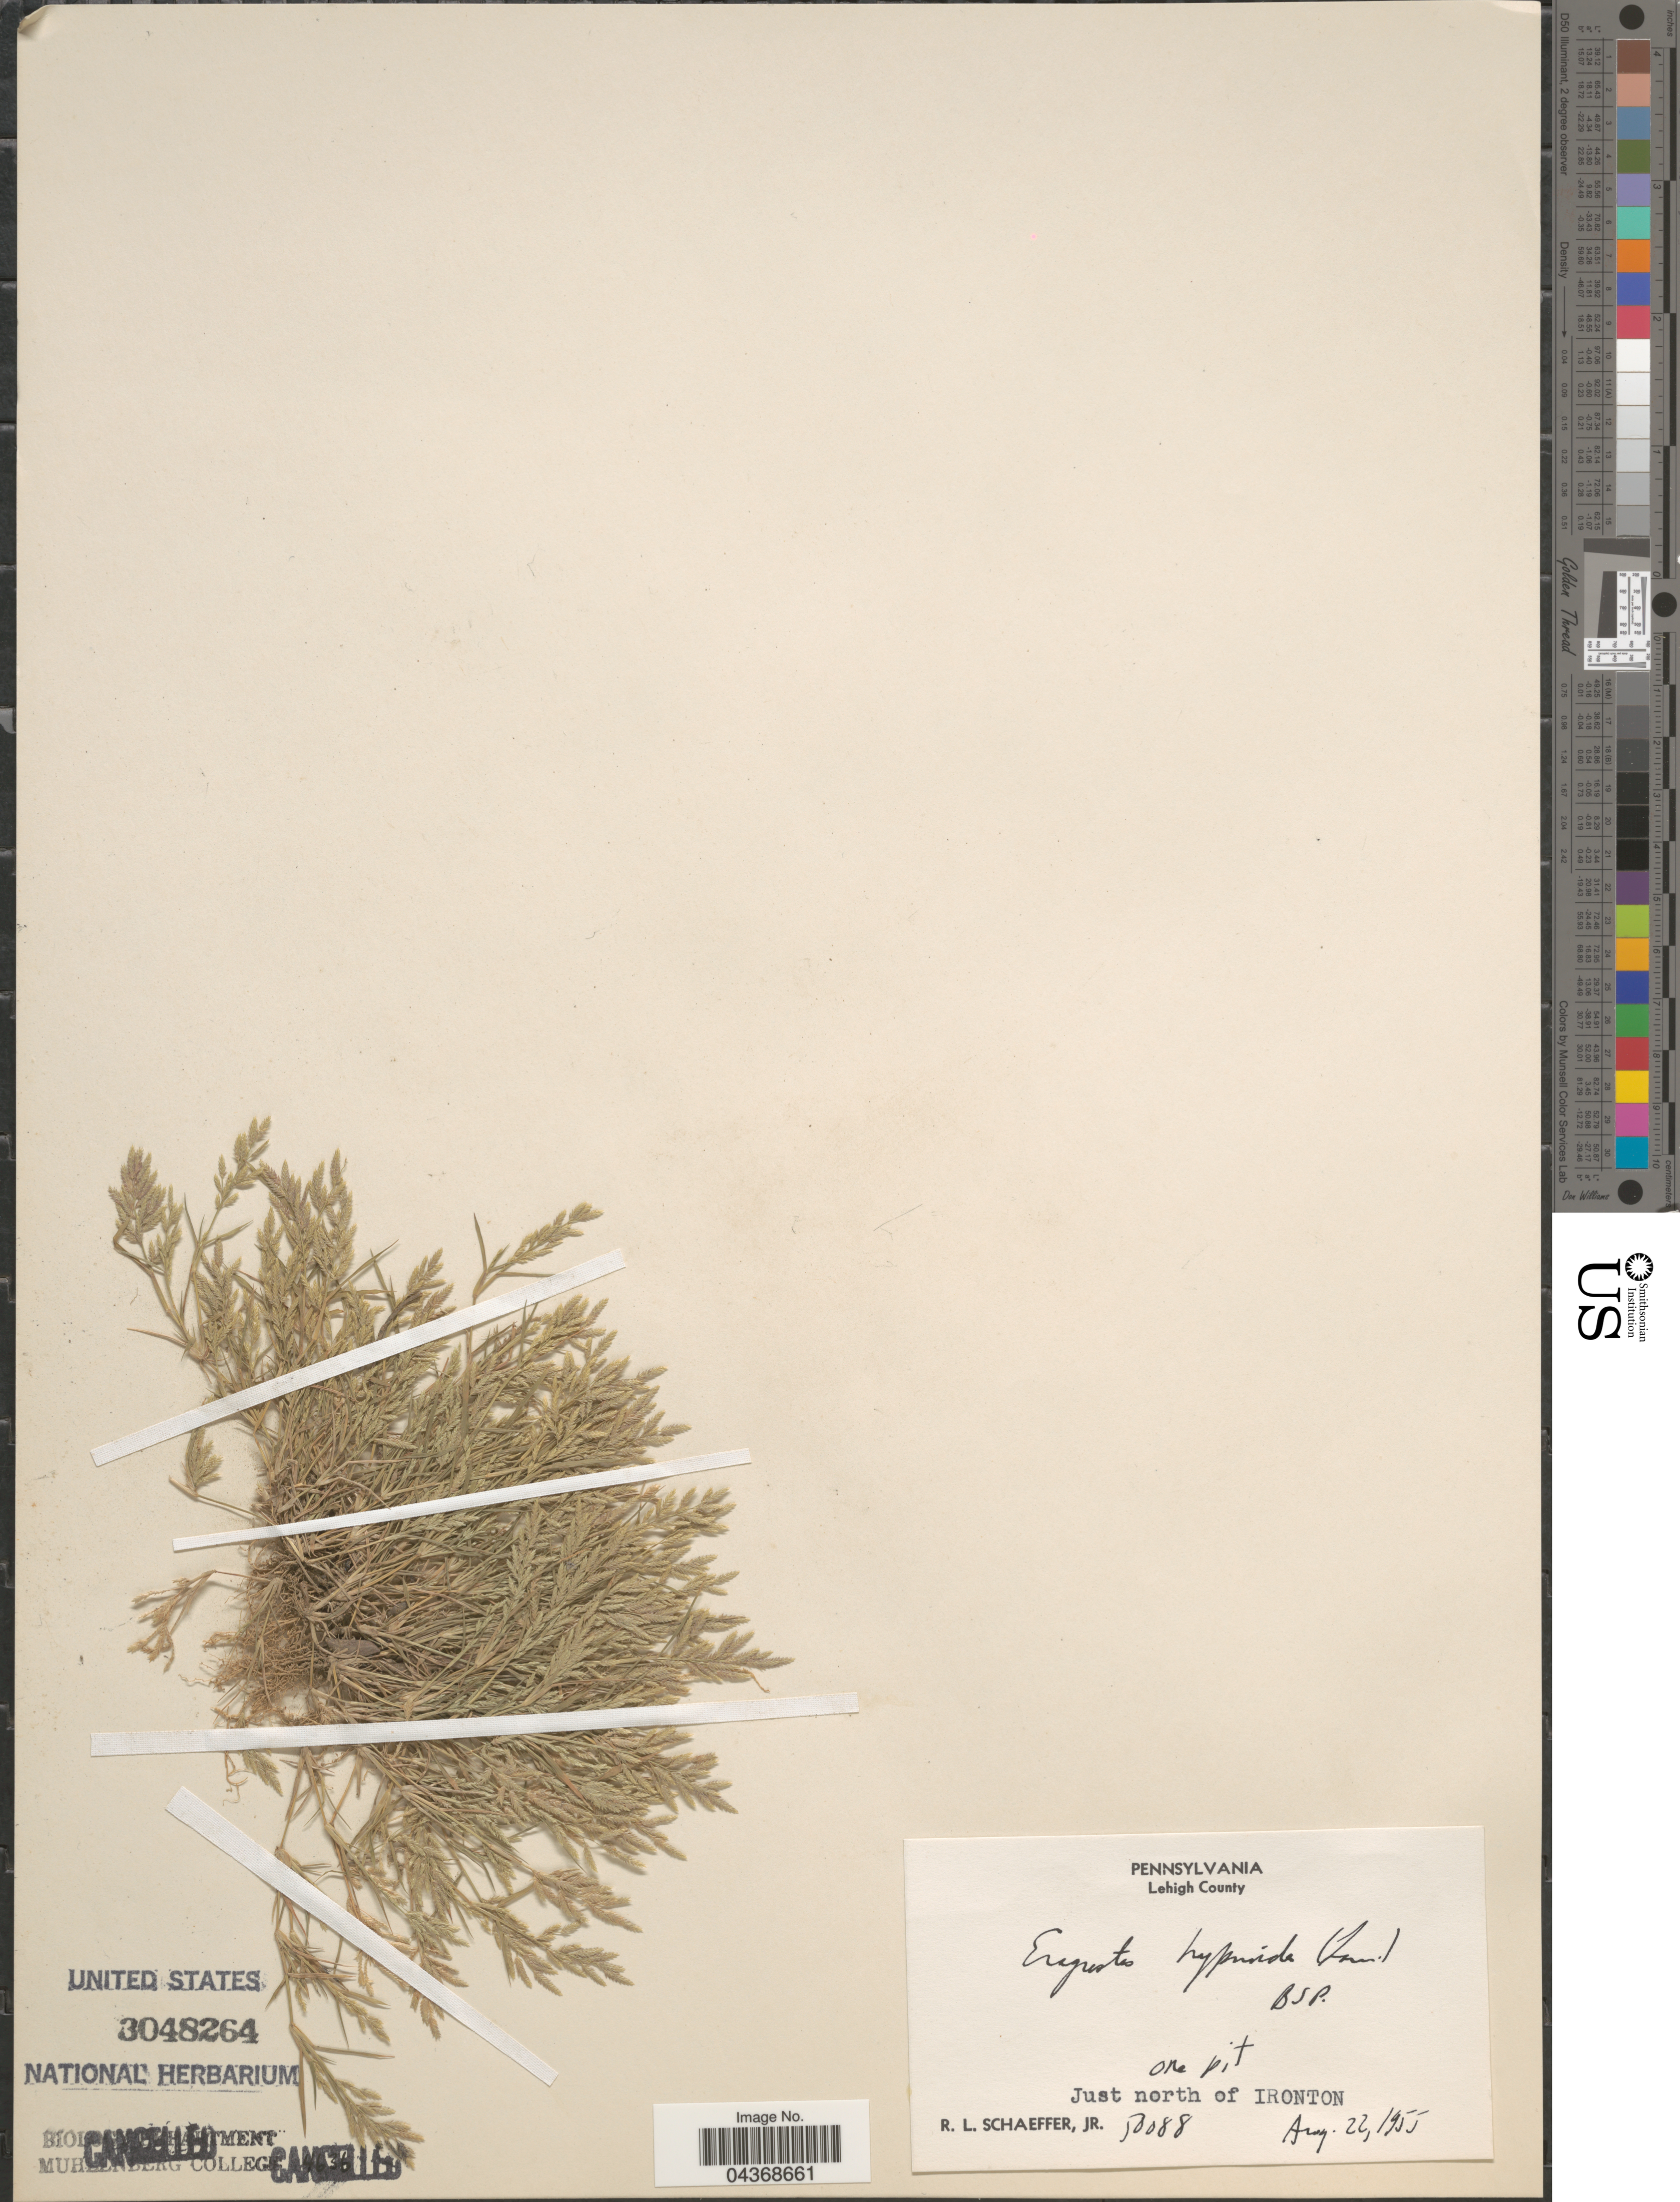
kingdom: Plantae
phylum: Tracheophyta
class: Liliopsida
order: Poales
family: Poaceae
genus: Eragrostis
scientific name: Eragrostis hypnoides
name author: (Lam.) Britton, Stearns & Poggenb.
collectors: R. L. Schaeffer Jr.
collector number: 50088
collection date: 1955-08-22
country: United States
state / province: Pennsylvania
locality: Lehigh County. One pit. Just north of Ironton.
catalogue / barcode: US 3048264